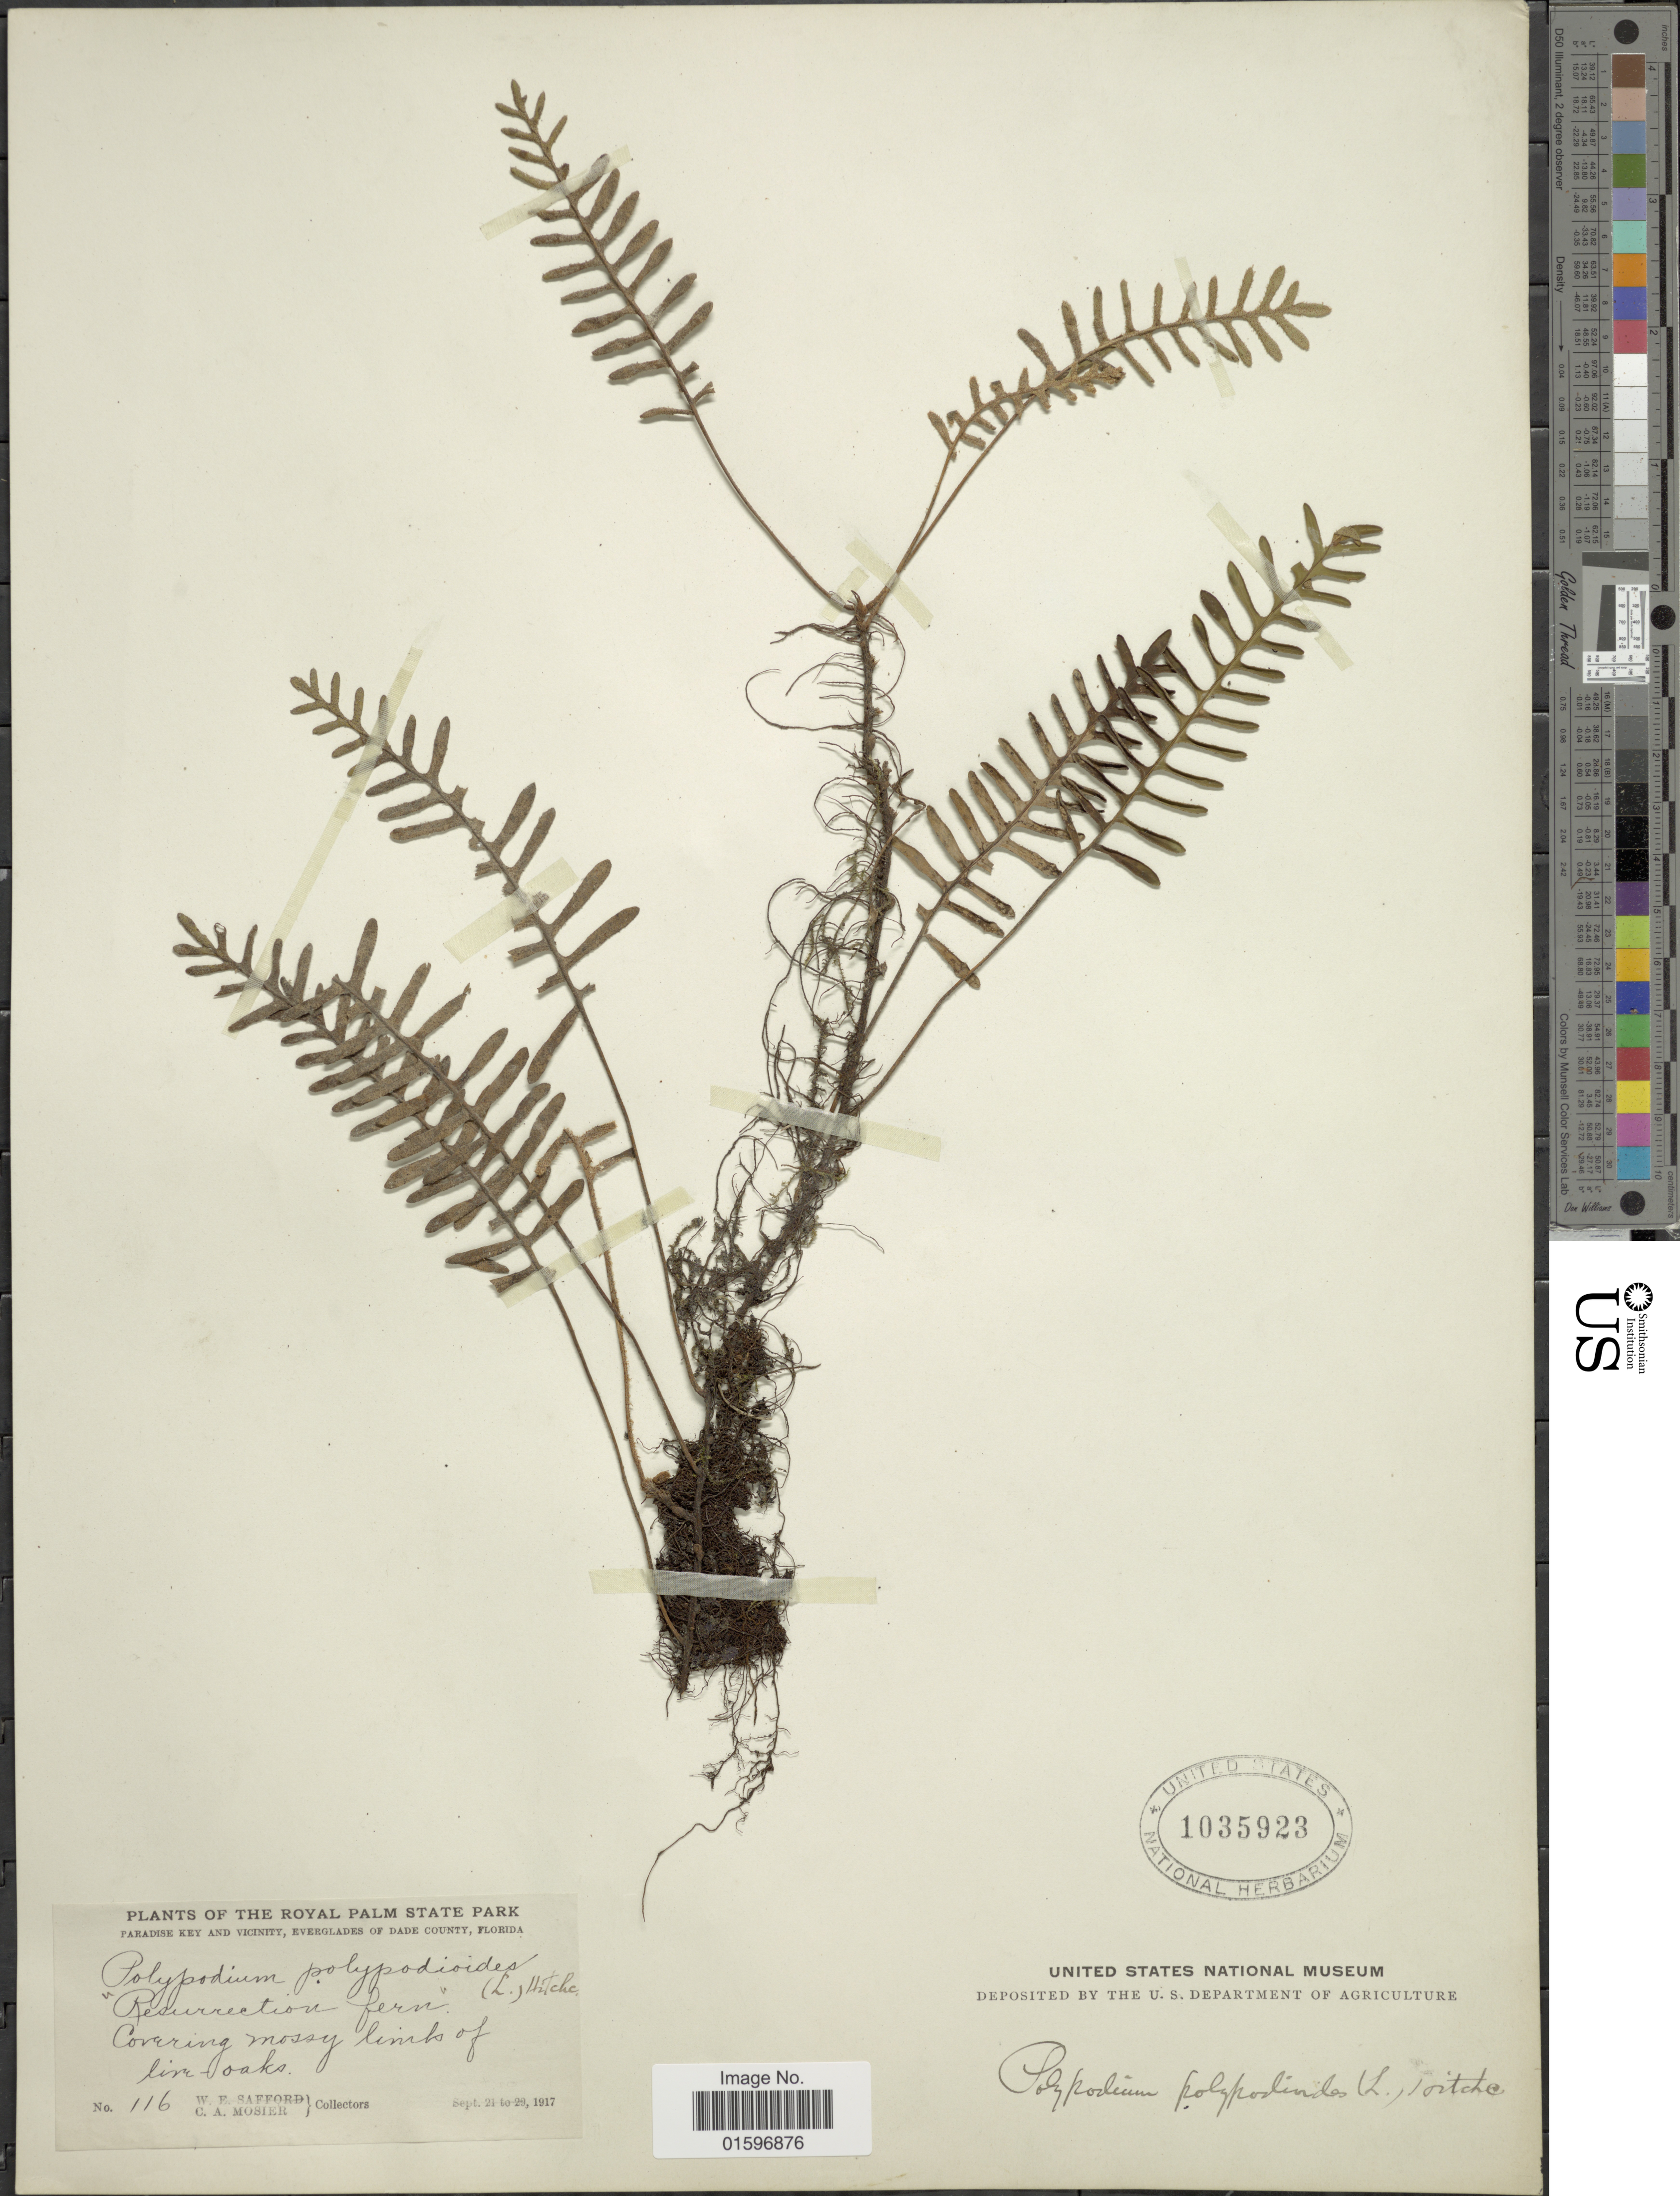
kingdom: Plantae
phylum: Tracheophyta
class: Polypodiopsida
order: Polypodiales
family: Polypodiaceae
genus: Pleopeltis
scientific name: Pleopeltis polypodioides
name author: (L.) E.G. Andrews & Windham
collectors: W. E. Safford & C. A. Mosier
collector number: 116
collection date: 1917-09-21/1917-09-29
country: United States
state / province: Florida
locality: Royal Palm State Park. Paradise Key and Vicinitt, Everglades of Dade County.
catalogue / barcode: US 1035923